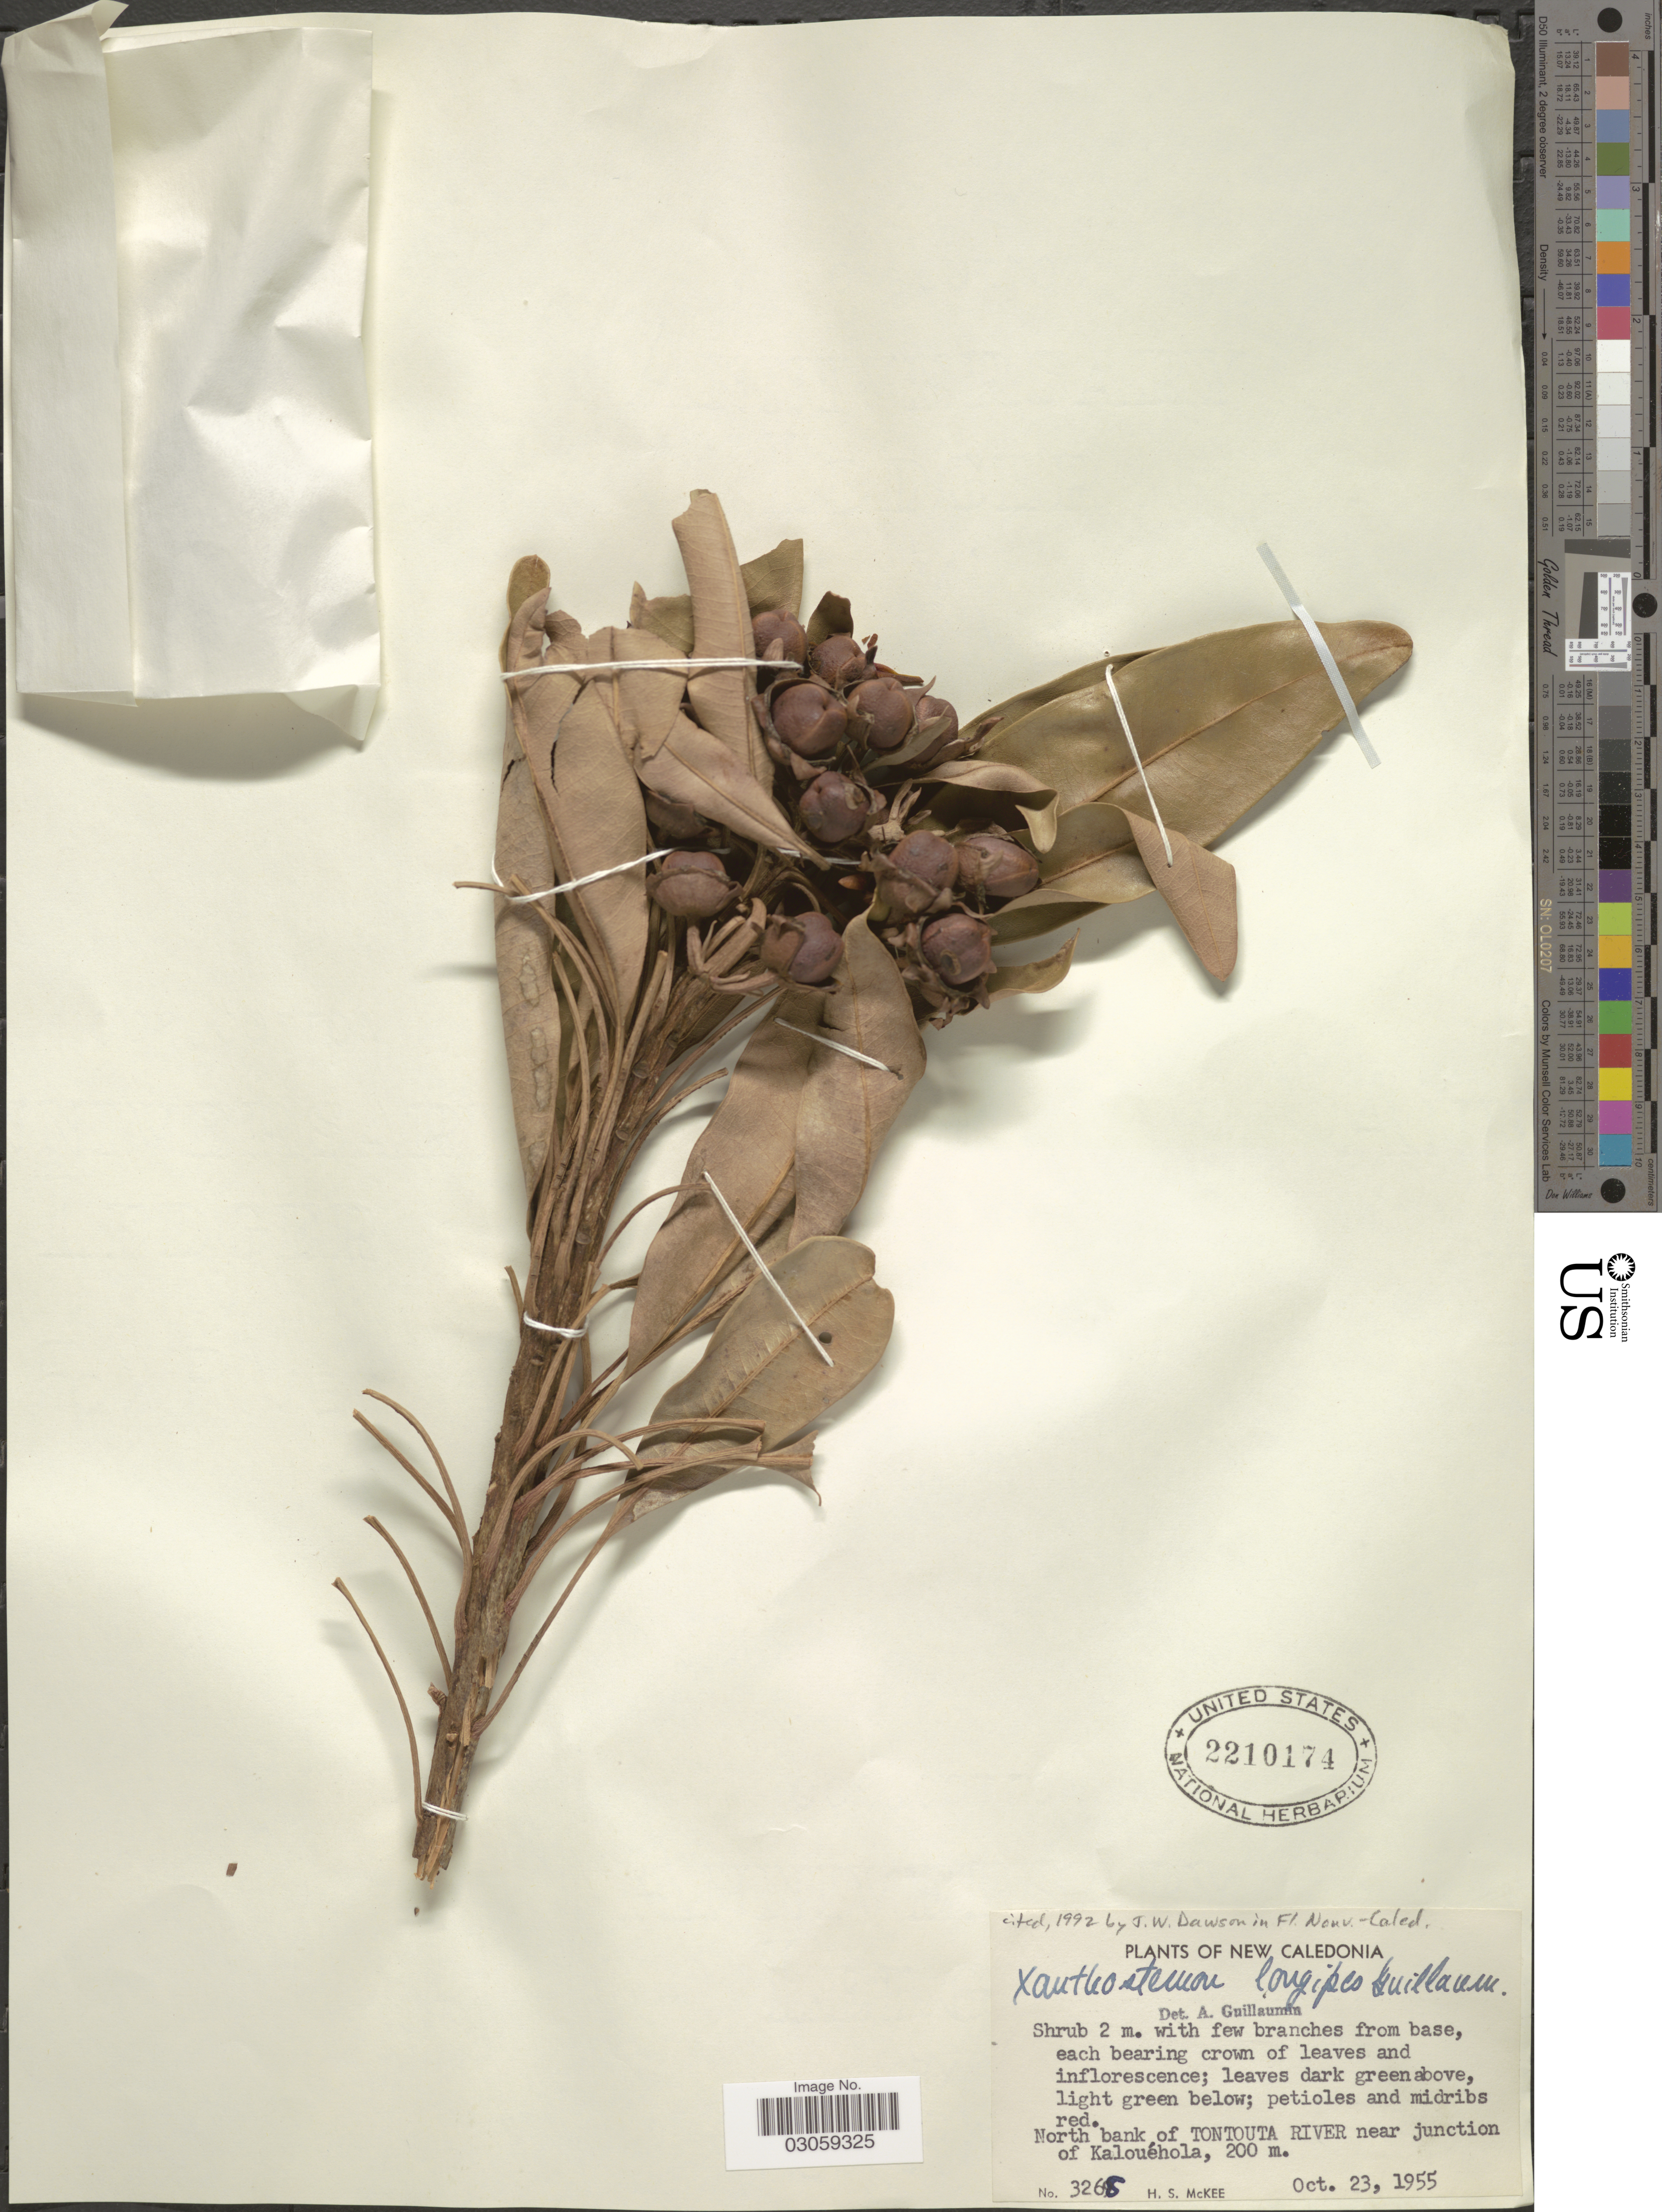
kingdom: Plantae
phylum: Tracheophyta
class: Magnoliopsida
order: Myrtales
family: Myrtaceae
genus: Xanthostemon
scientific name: Xanthostemon longipes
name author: Guillaumin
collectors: H. S. McKee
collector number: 3265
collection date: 1955-10-23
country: New Caledonia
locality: North bank of Tontouta River near junction of Kalouéhola.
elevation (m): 200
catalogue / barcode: US 2210174